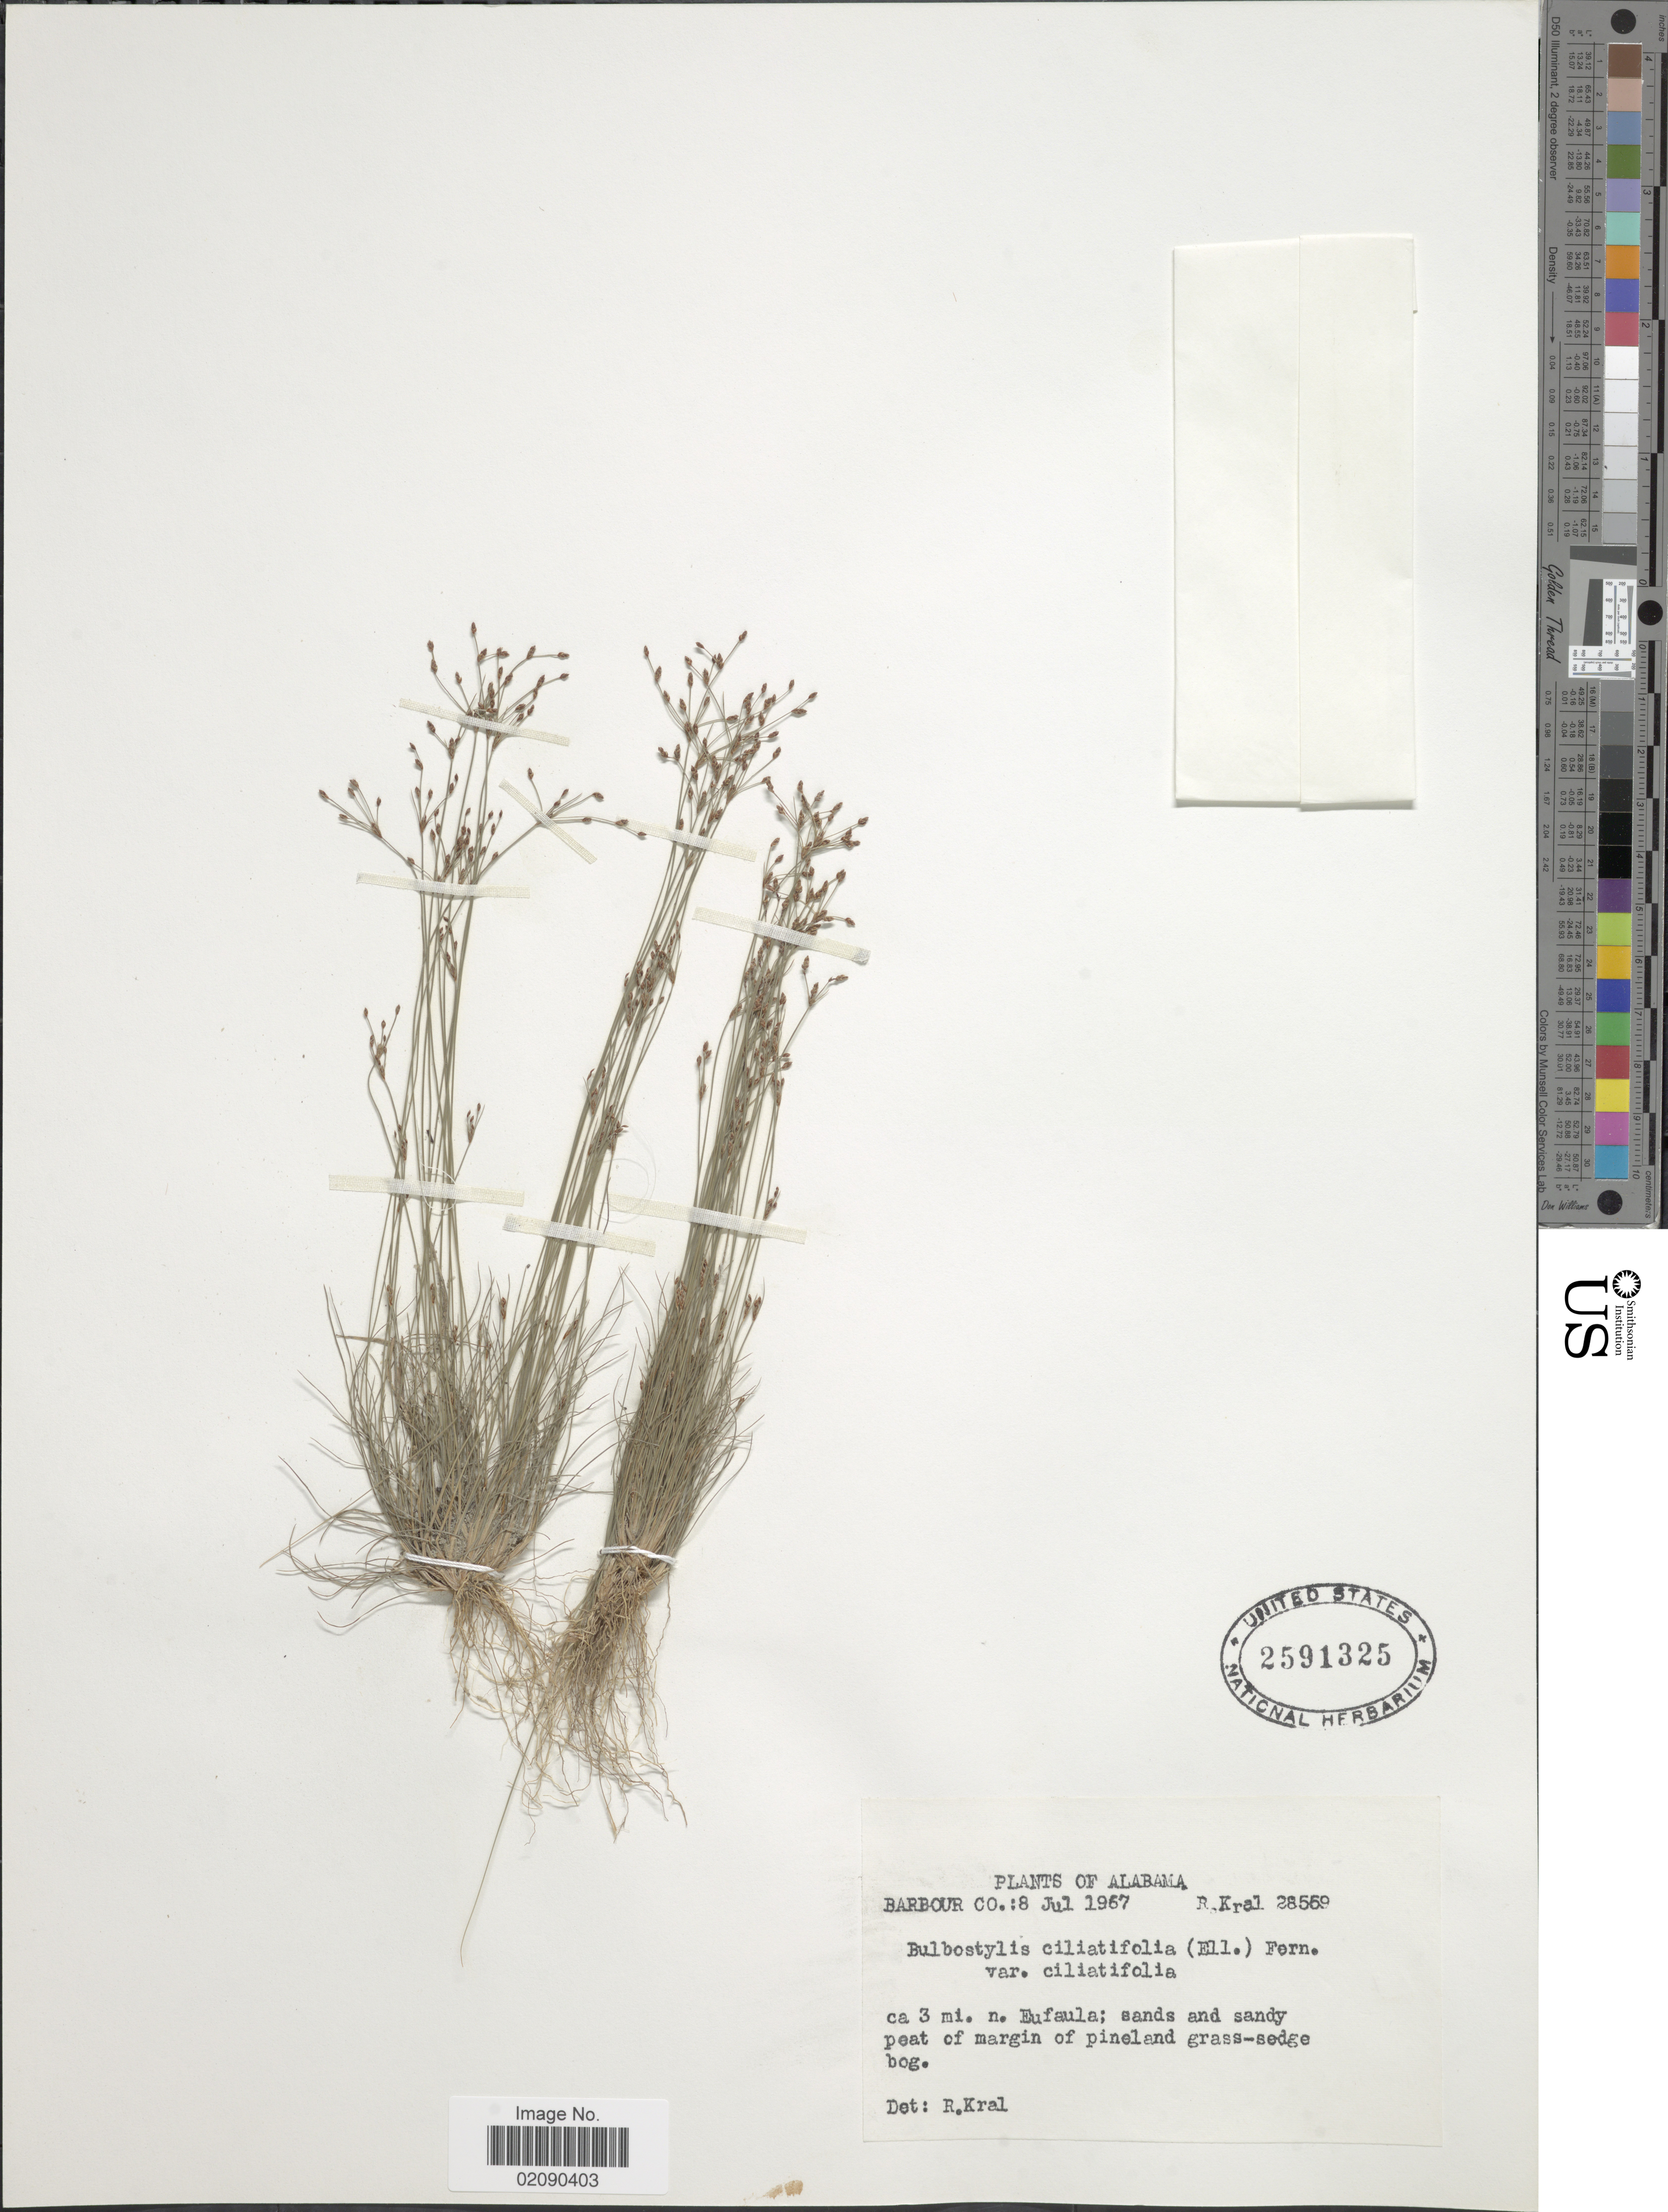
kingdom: Plantae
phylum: Tracheophyta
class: Liliopsida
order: Poales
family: Cyperaceae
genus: Bulbostylis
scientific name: Bulbostylis ciliatifolia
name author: (Elliott) Fernald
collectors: R. Kral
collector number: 28559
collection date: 1967-07-08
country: United States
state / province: Alabama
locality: Barbour Co; ca 3 mi. n Eufaula; sands and sandy peat of margin of pineland grass-sedge bog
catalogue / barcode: US 2591325